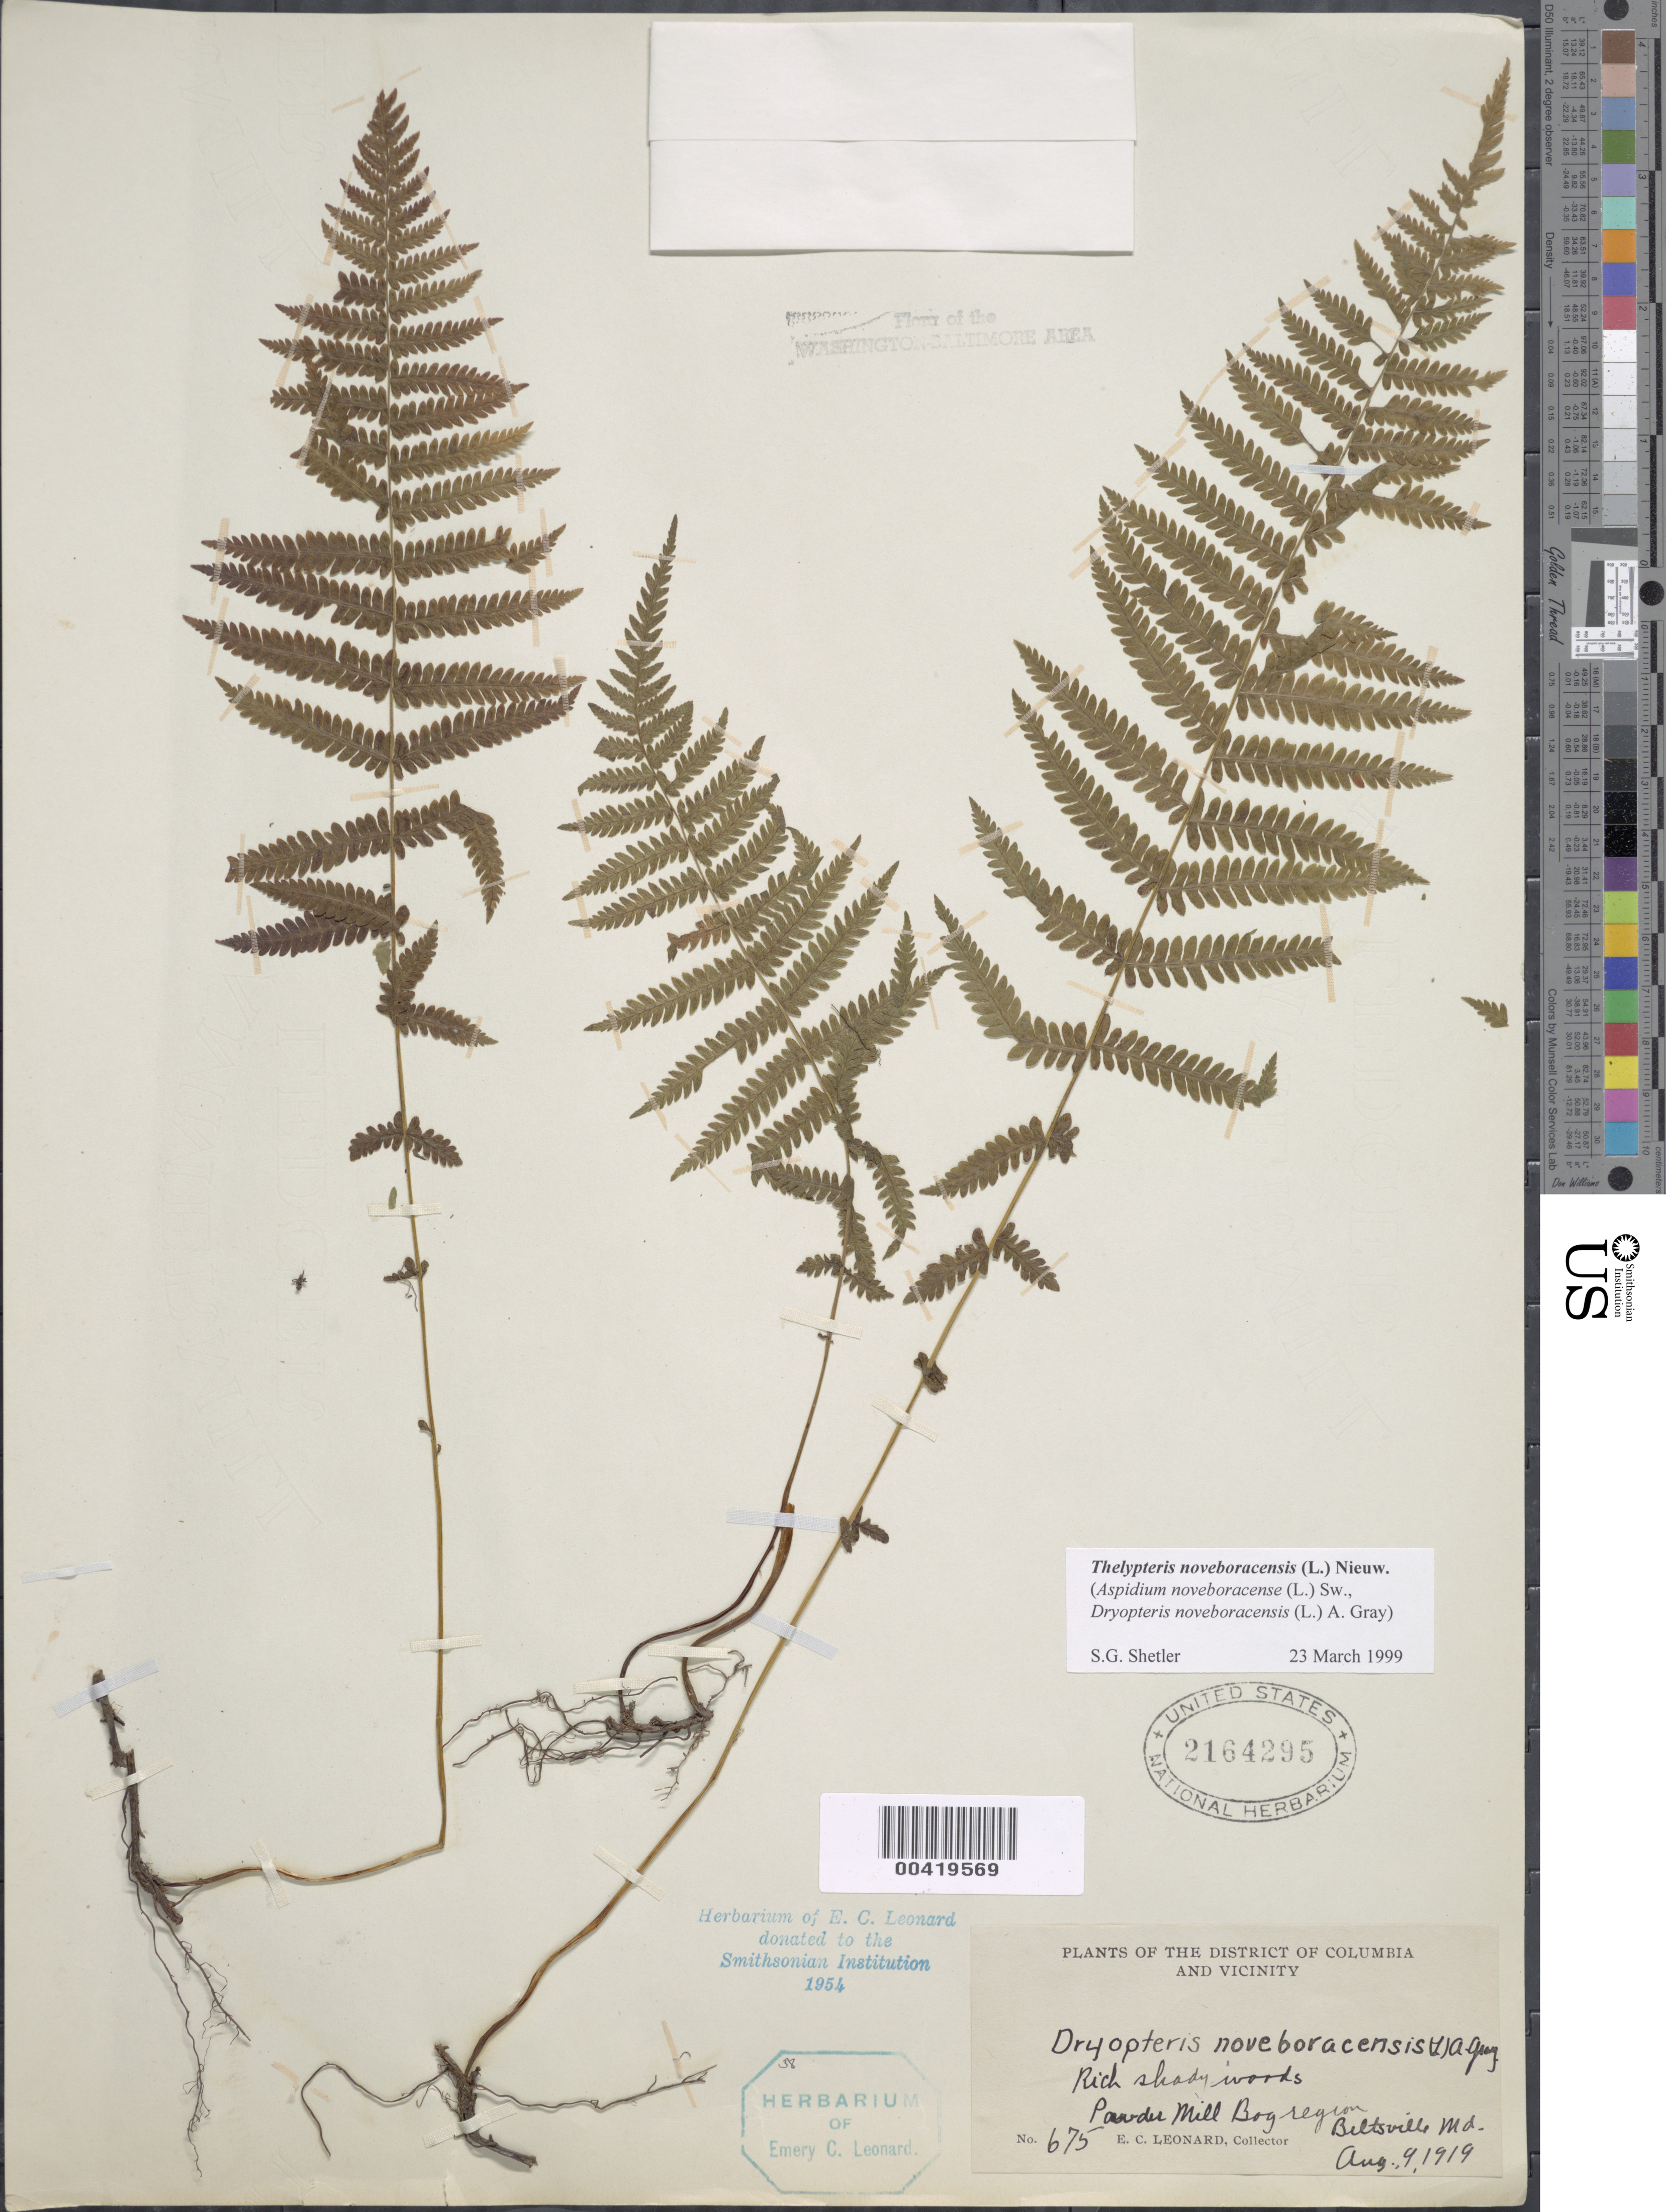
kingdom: Plantae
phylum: Tracheophyta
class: Polypodiopsida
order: Polypodiales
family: Thelypteridaceae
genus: Parathelypteris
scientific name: Parathelypteris noveboracensis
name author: (L.) Ching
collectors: E. C. Leonard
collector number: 675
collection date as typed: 09 Aug 1919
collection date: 1919-08-09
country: United States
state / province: Maryland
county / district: Prince George's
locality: Powder Mill Bog, Beltsville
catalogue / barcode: US 2164295